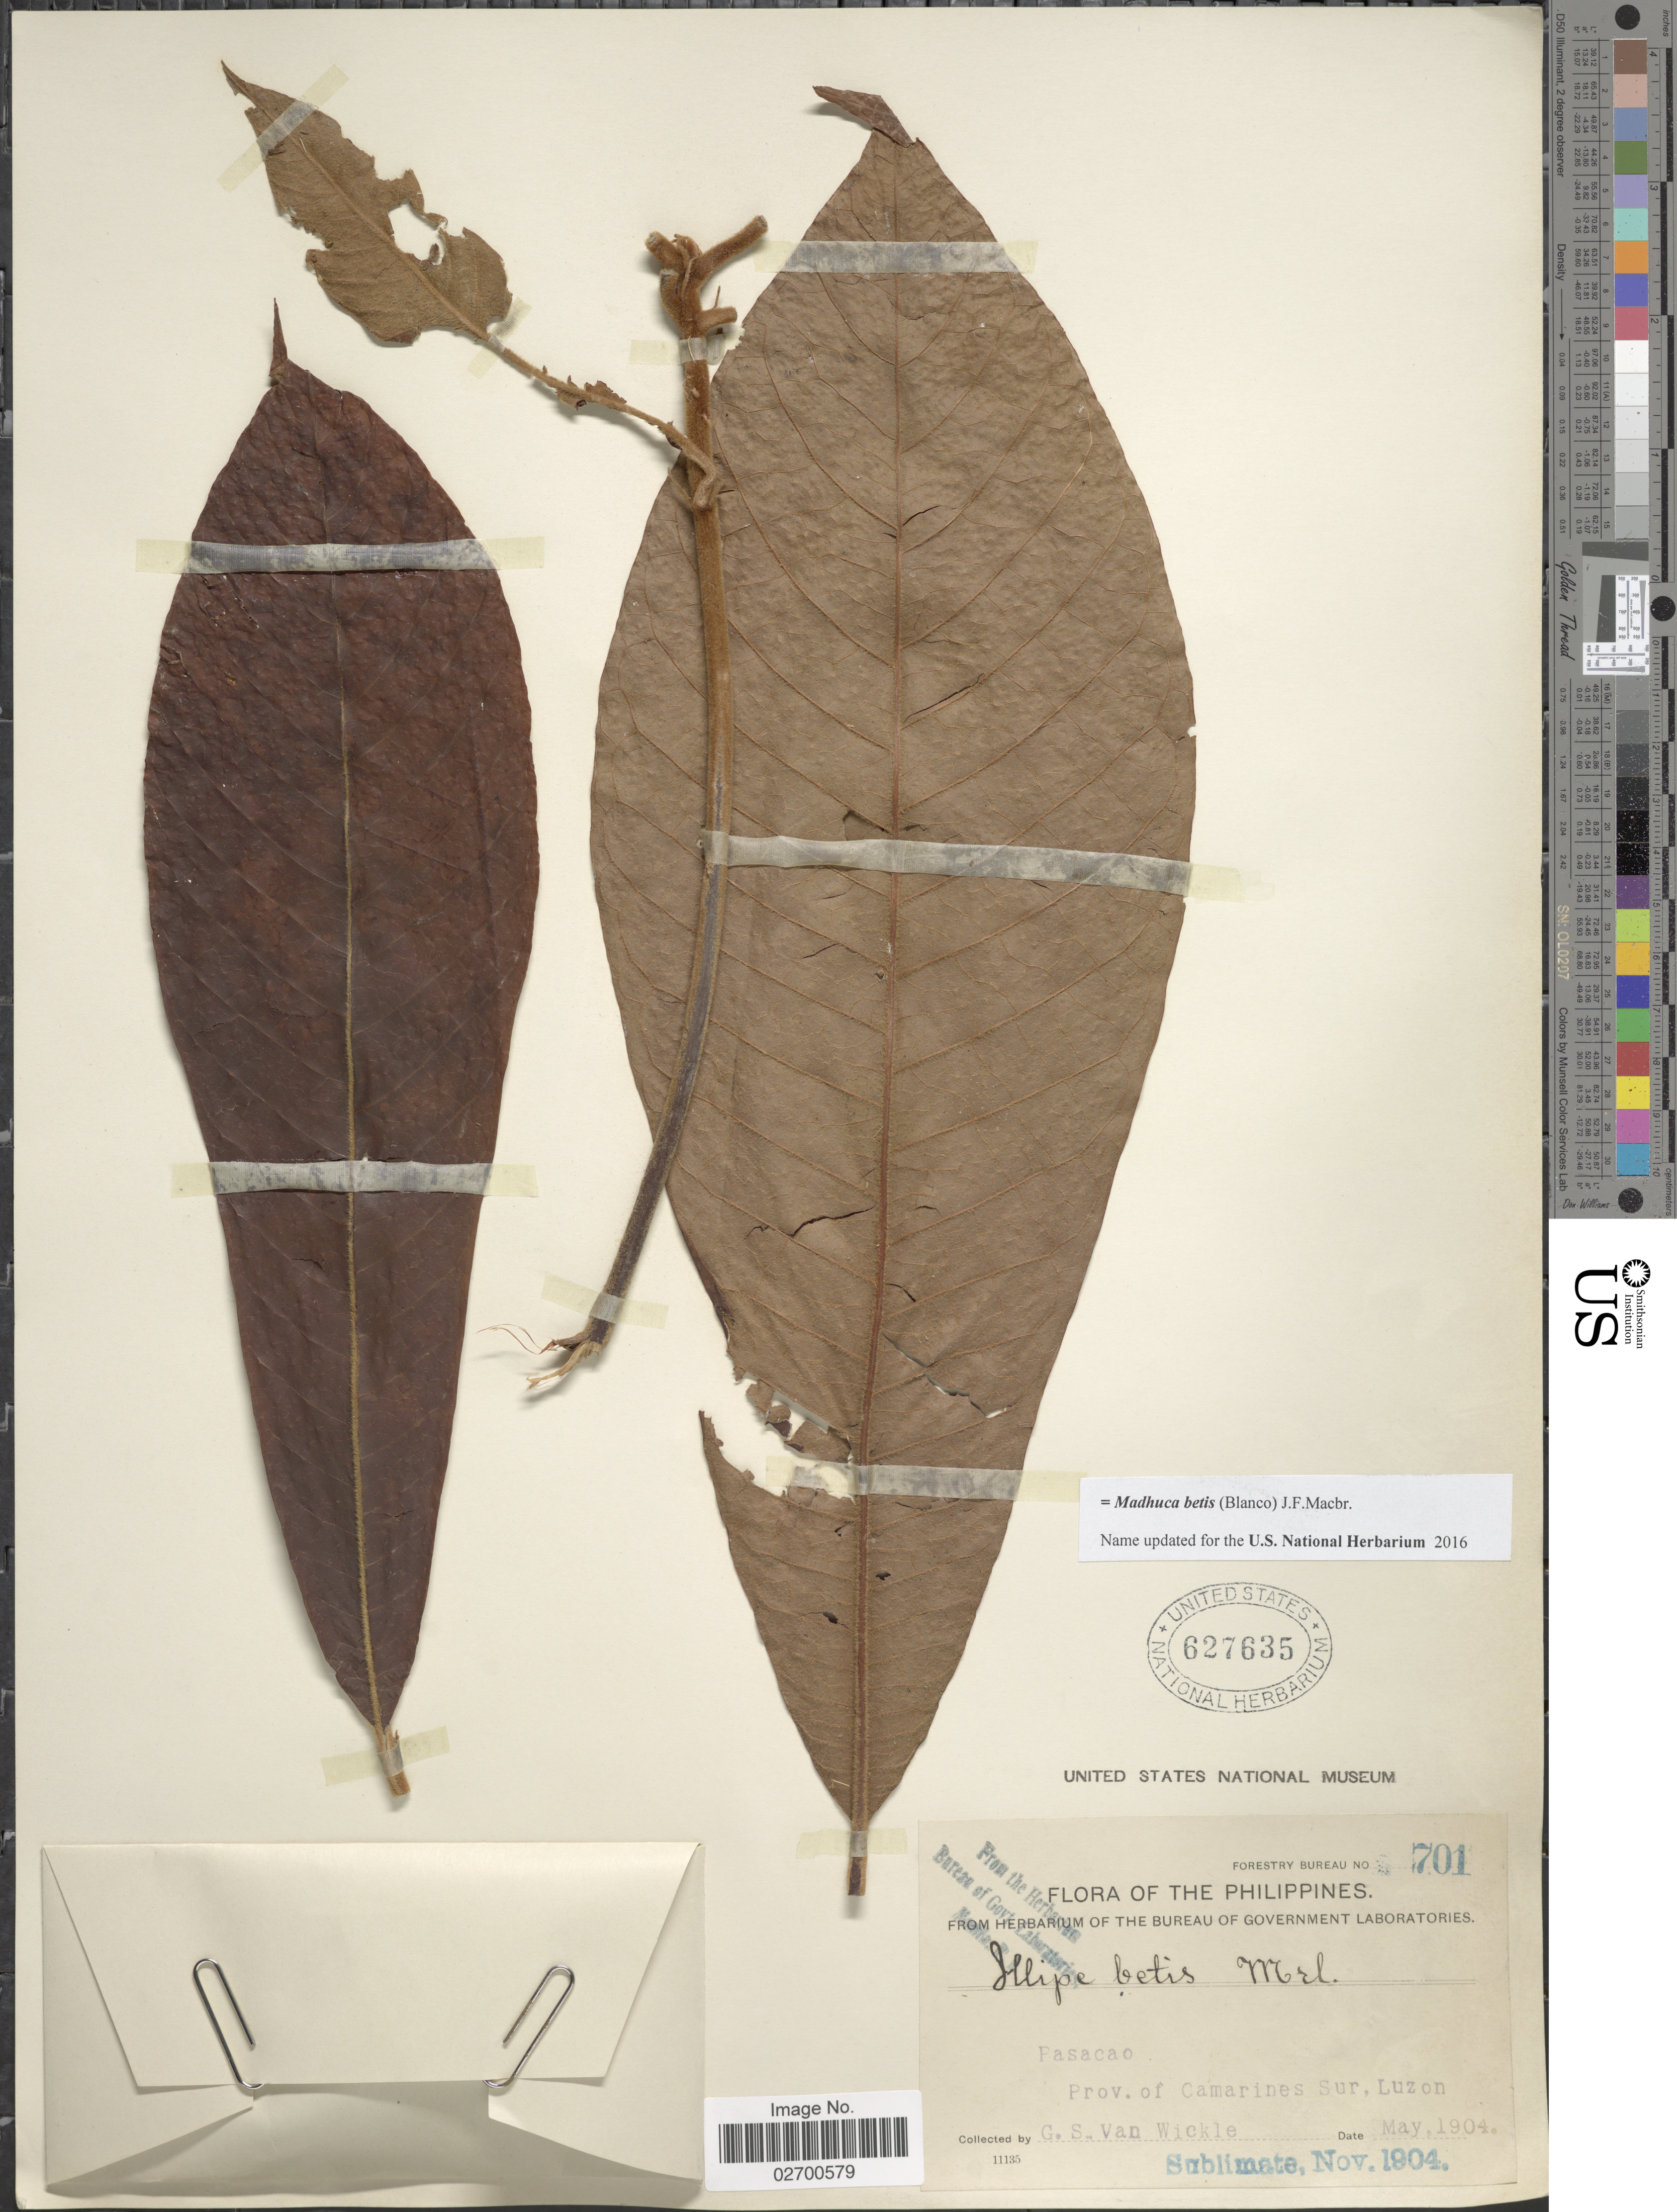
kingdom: Plantae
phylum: Tracheophyta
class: Magnoliopsida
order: Ericales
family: Sapotaceae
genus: Madhuca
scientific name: Madhuca betis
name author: (Blanco) J.F. Macbr.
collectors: G. Wickle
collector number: Forestry Bureau 701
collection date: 1904-05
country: Philippines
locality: Pasacao, Prov. of Camarines Sur, Luzon.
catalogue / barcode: US 627635